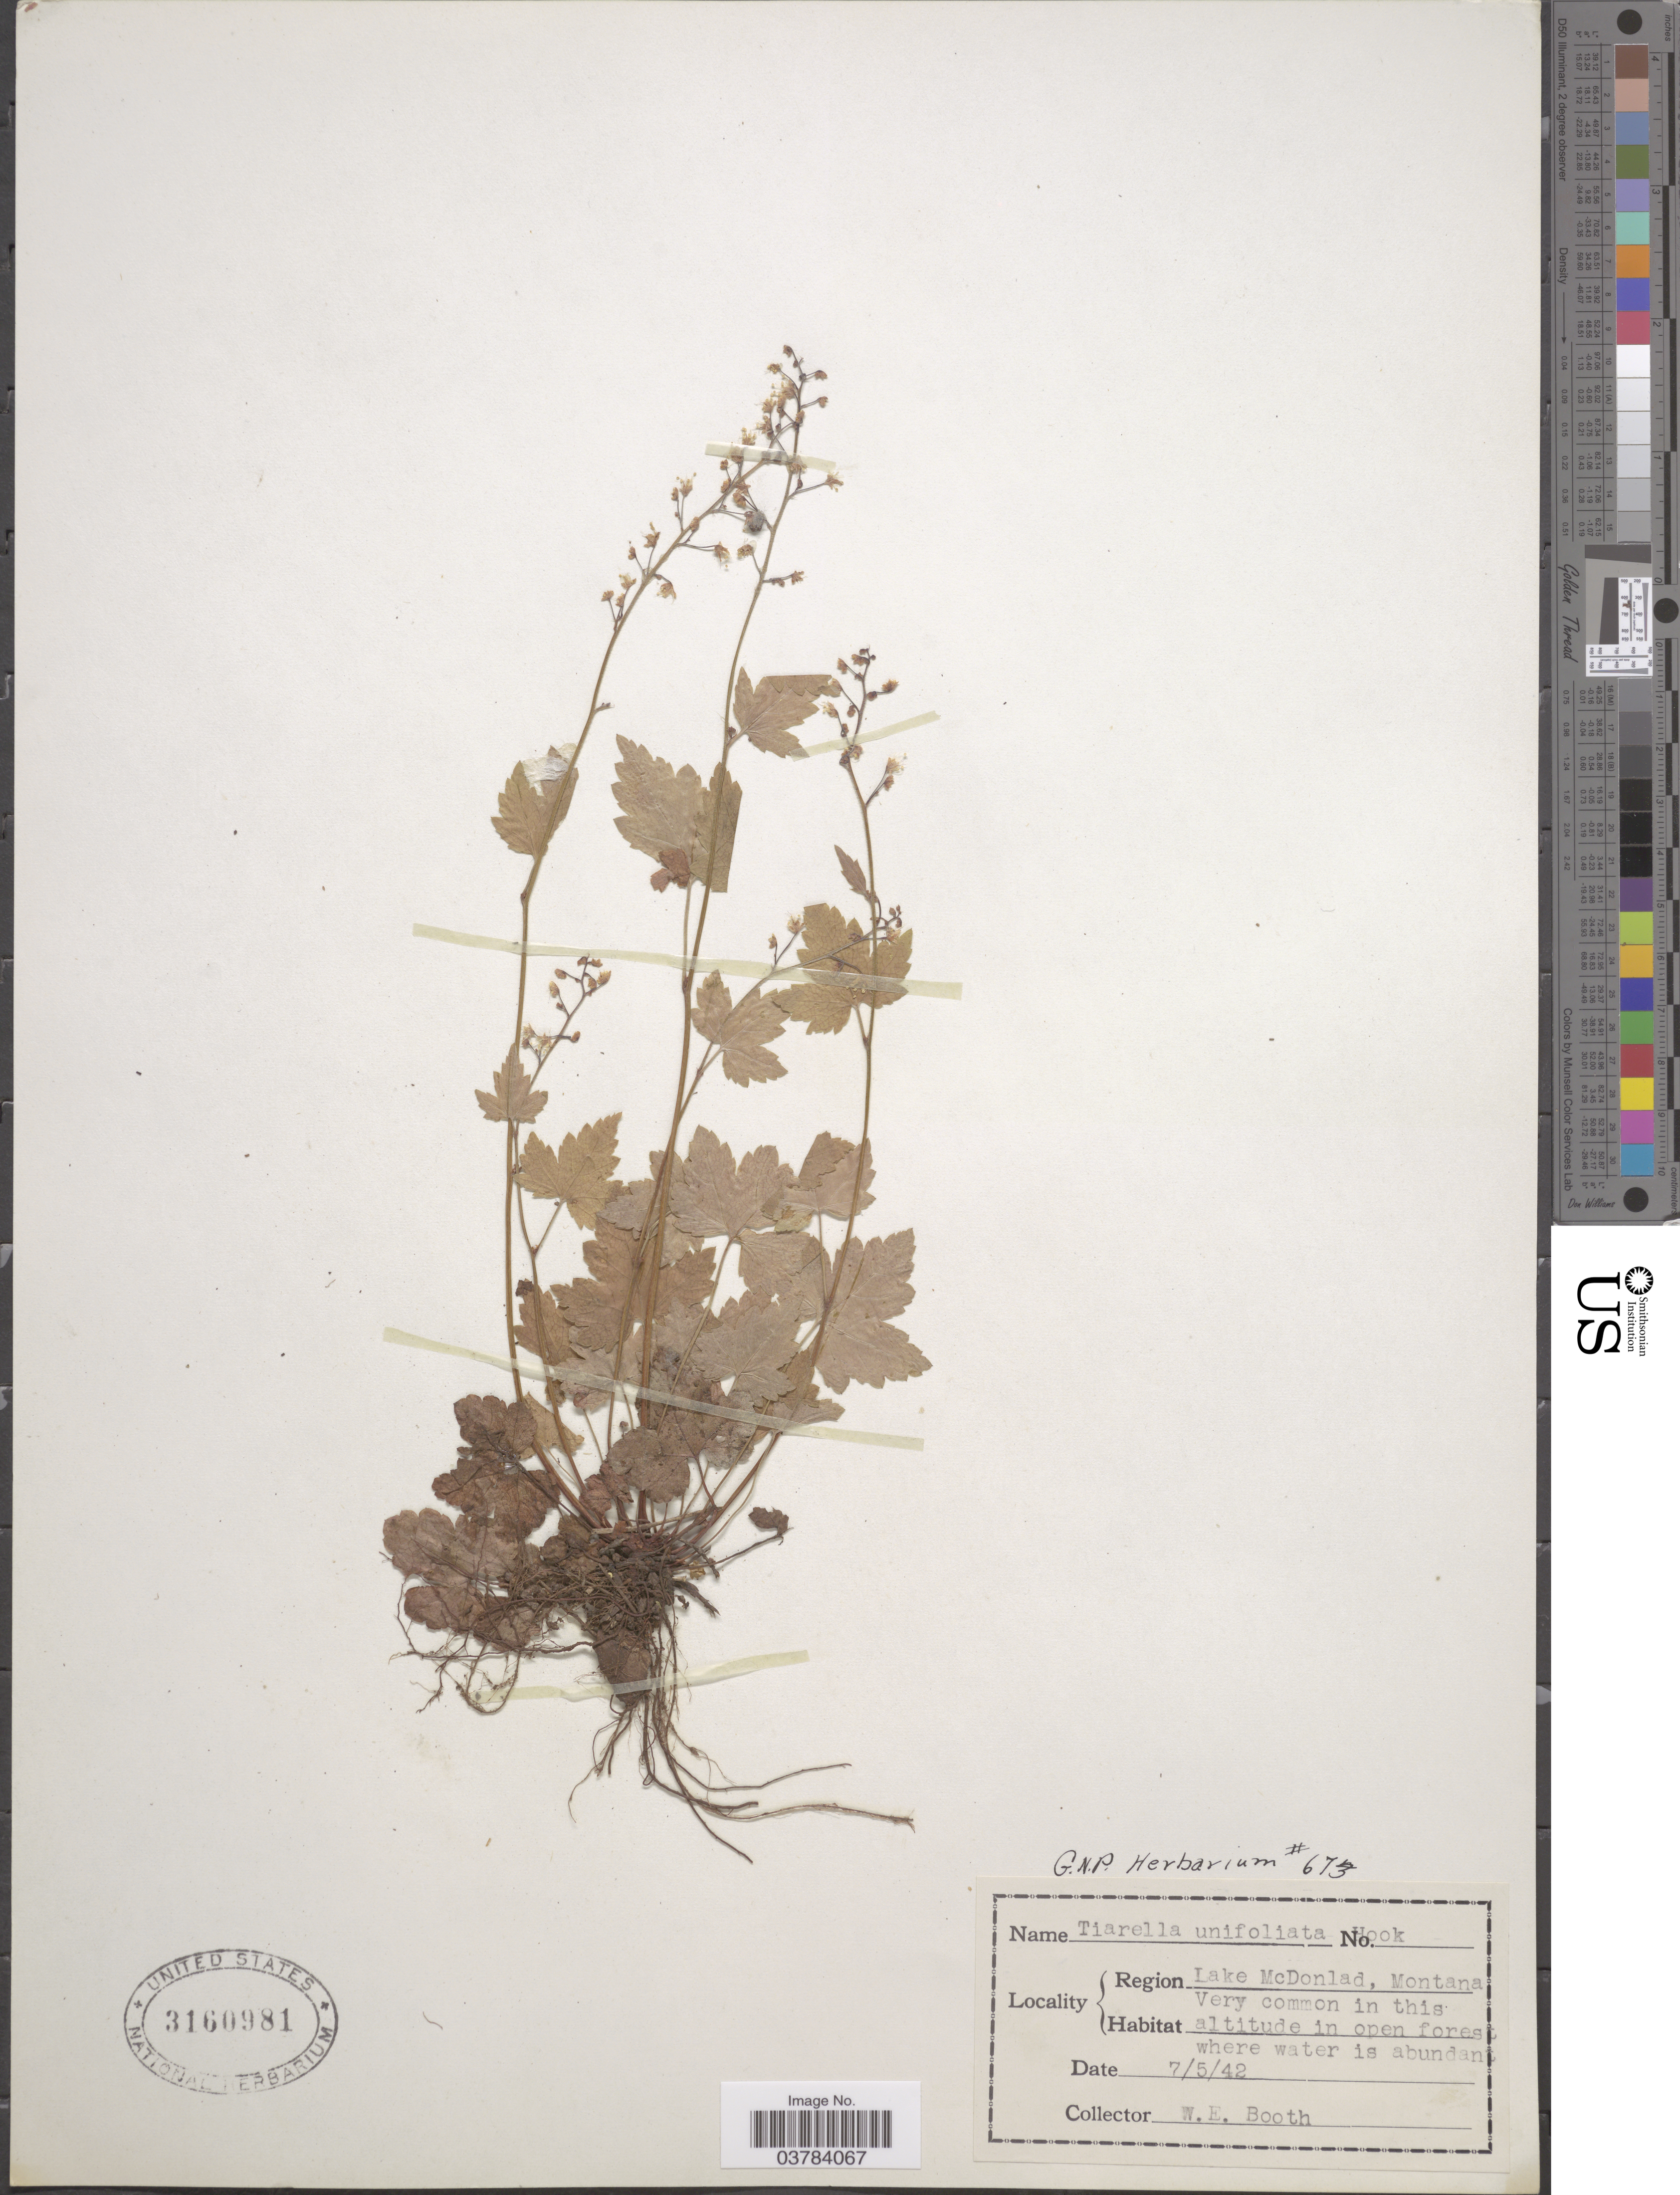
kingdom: Plantae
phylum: Tracheophyta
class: Magnoliopsida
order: Saxifragales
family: Saxifragaceae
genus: Tiarella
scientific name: Tiarella unifoliata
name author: Hook.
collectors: W. Booth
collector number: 673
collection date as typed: Transcribed d/m/y: 5/7/42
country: United States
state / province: Montana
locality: Region Lake McDonlad.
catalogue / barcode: US 3160981